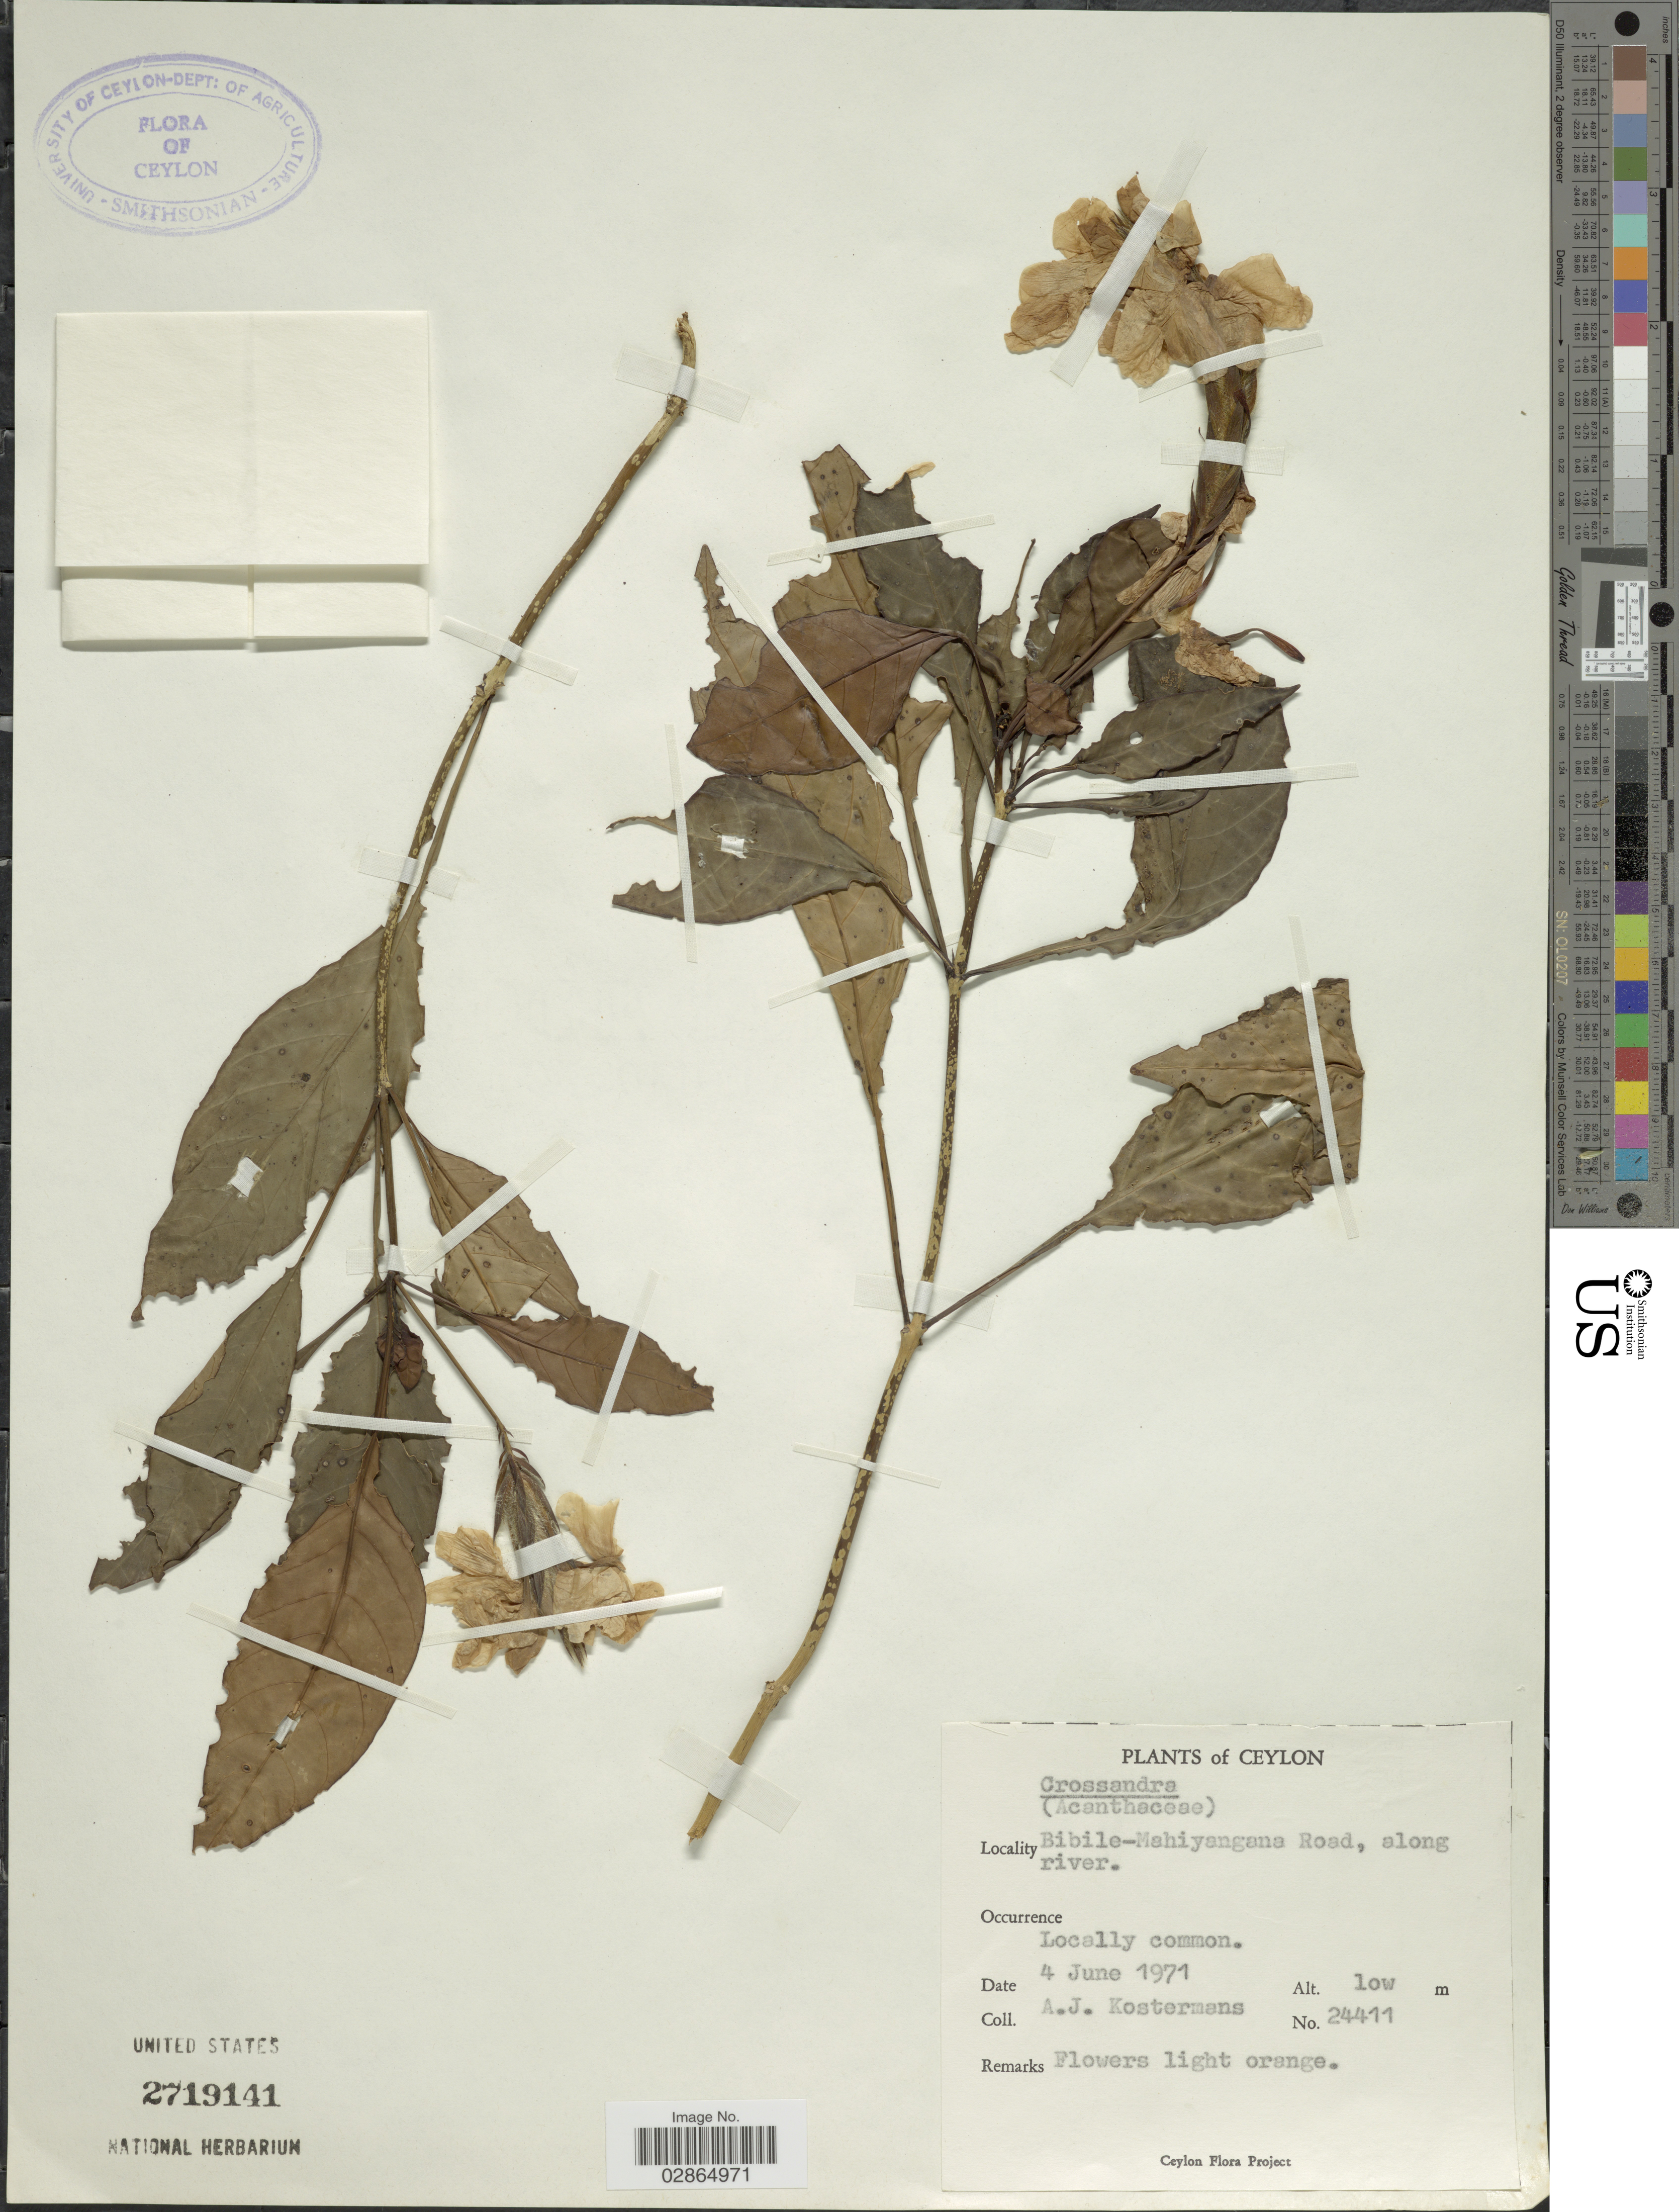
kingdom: Plantae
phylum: Tracheophyta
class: Magnoliopsida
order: Lamiales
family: Acanthaceae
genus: Crossandra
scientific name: Crossandra infundibuliformis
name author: (L.) Nees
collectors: A. J. G. Kostermans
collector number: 24411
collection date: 1971-06-04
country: Sri Lanka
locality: Ceylon. Bibile-Mahiyangana, along river.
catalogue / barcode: US 2719141